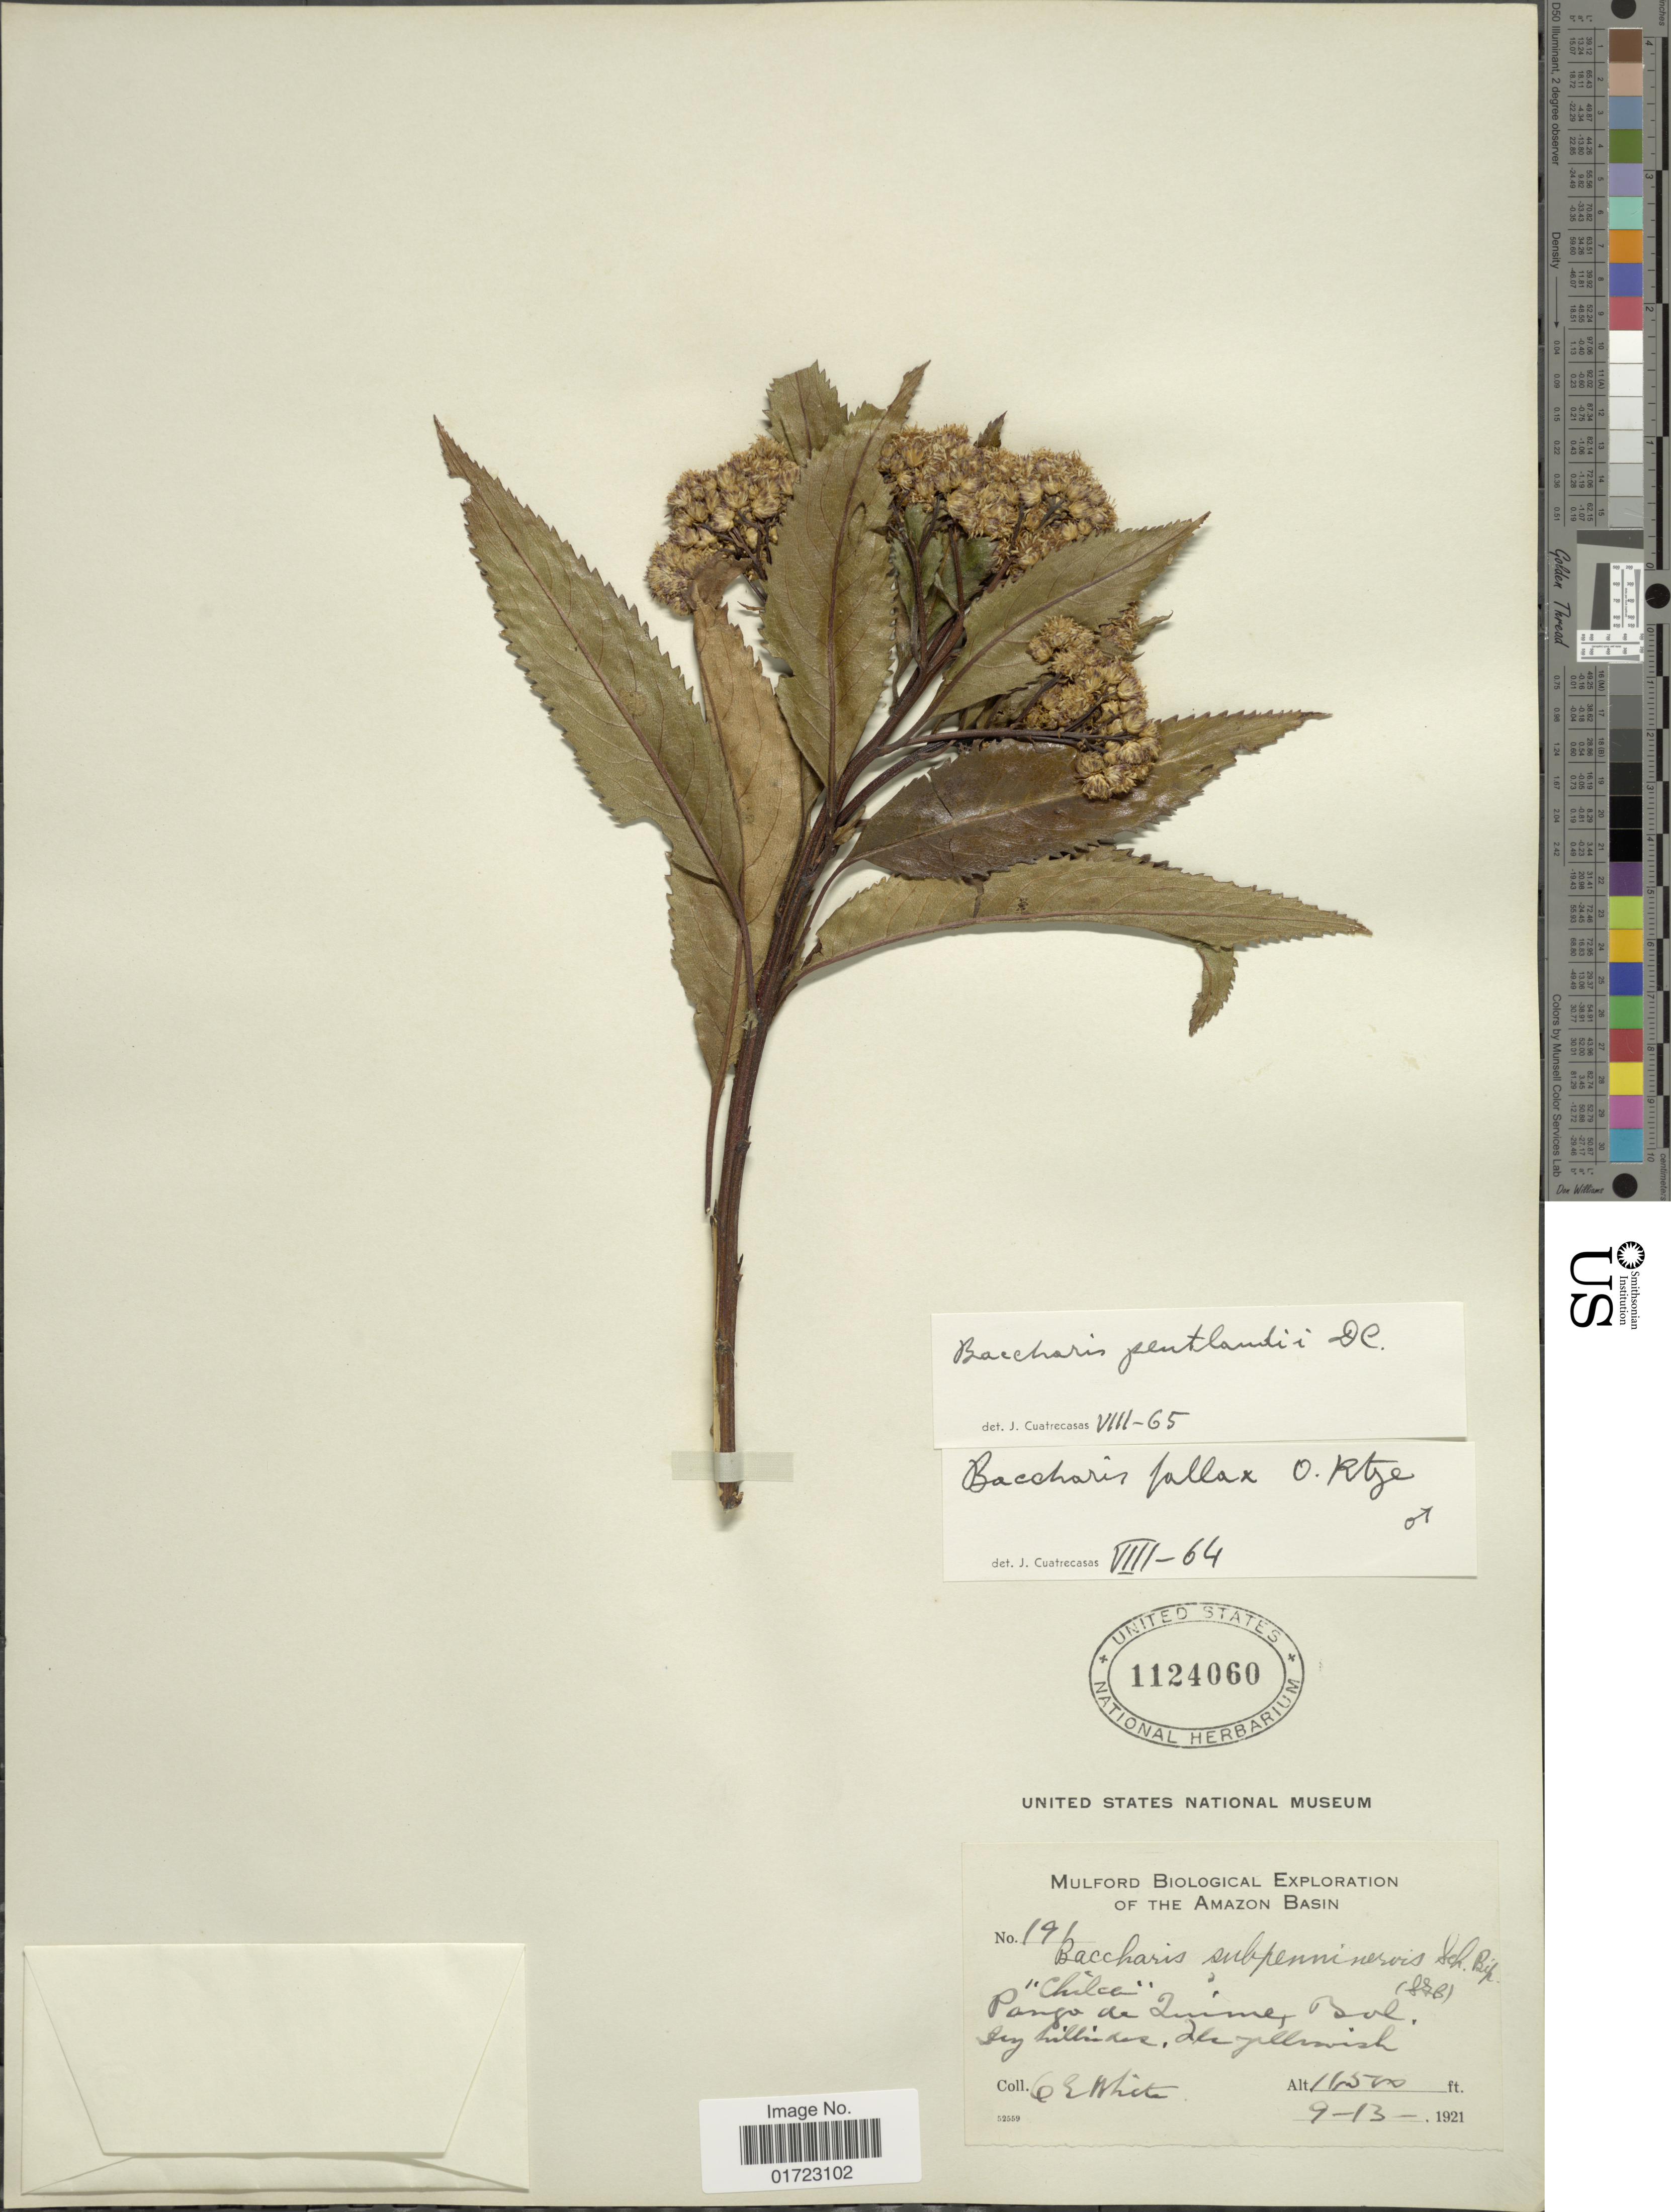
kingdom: Plantae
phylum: Tracheophyta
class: Magnoliopsida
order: Asterales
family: Asteraceae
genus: Baccharis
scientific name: Baccharis pentlandii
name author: DC.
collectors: O. E. White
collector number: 191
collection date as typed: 9-13-1921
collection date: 1921-09-13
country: Bolivia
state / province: La Paz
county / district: Inquisivi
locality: Pongo de Quime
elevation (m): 5029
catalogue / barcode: US 1124060